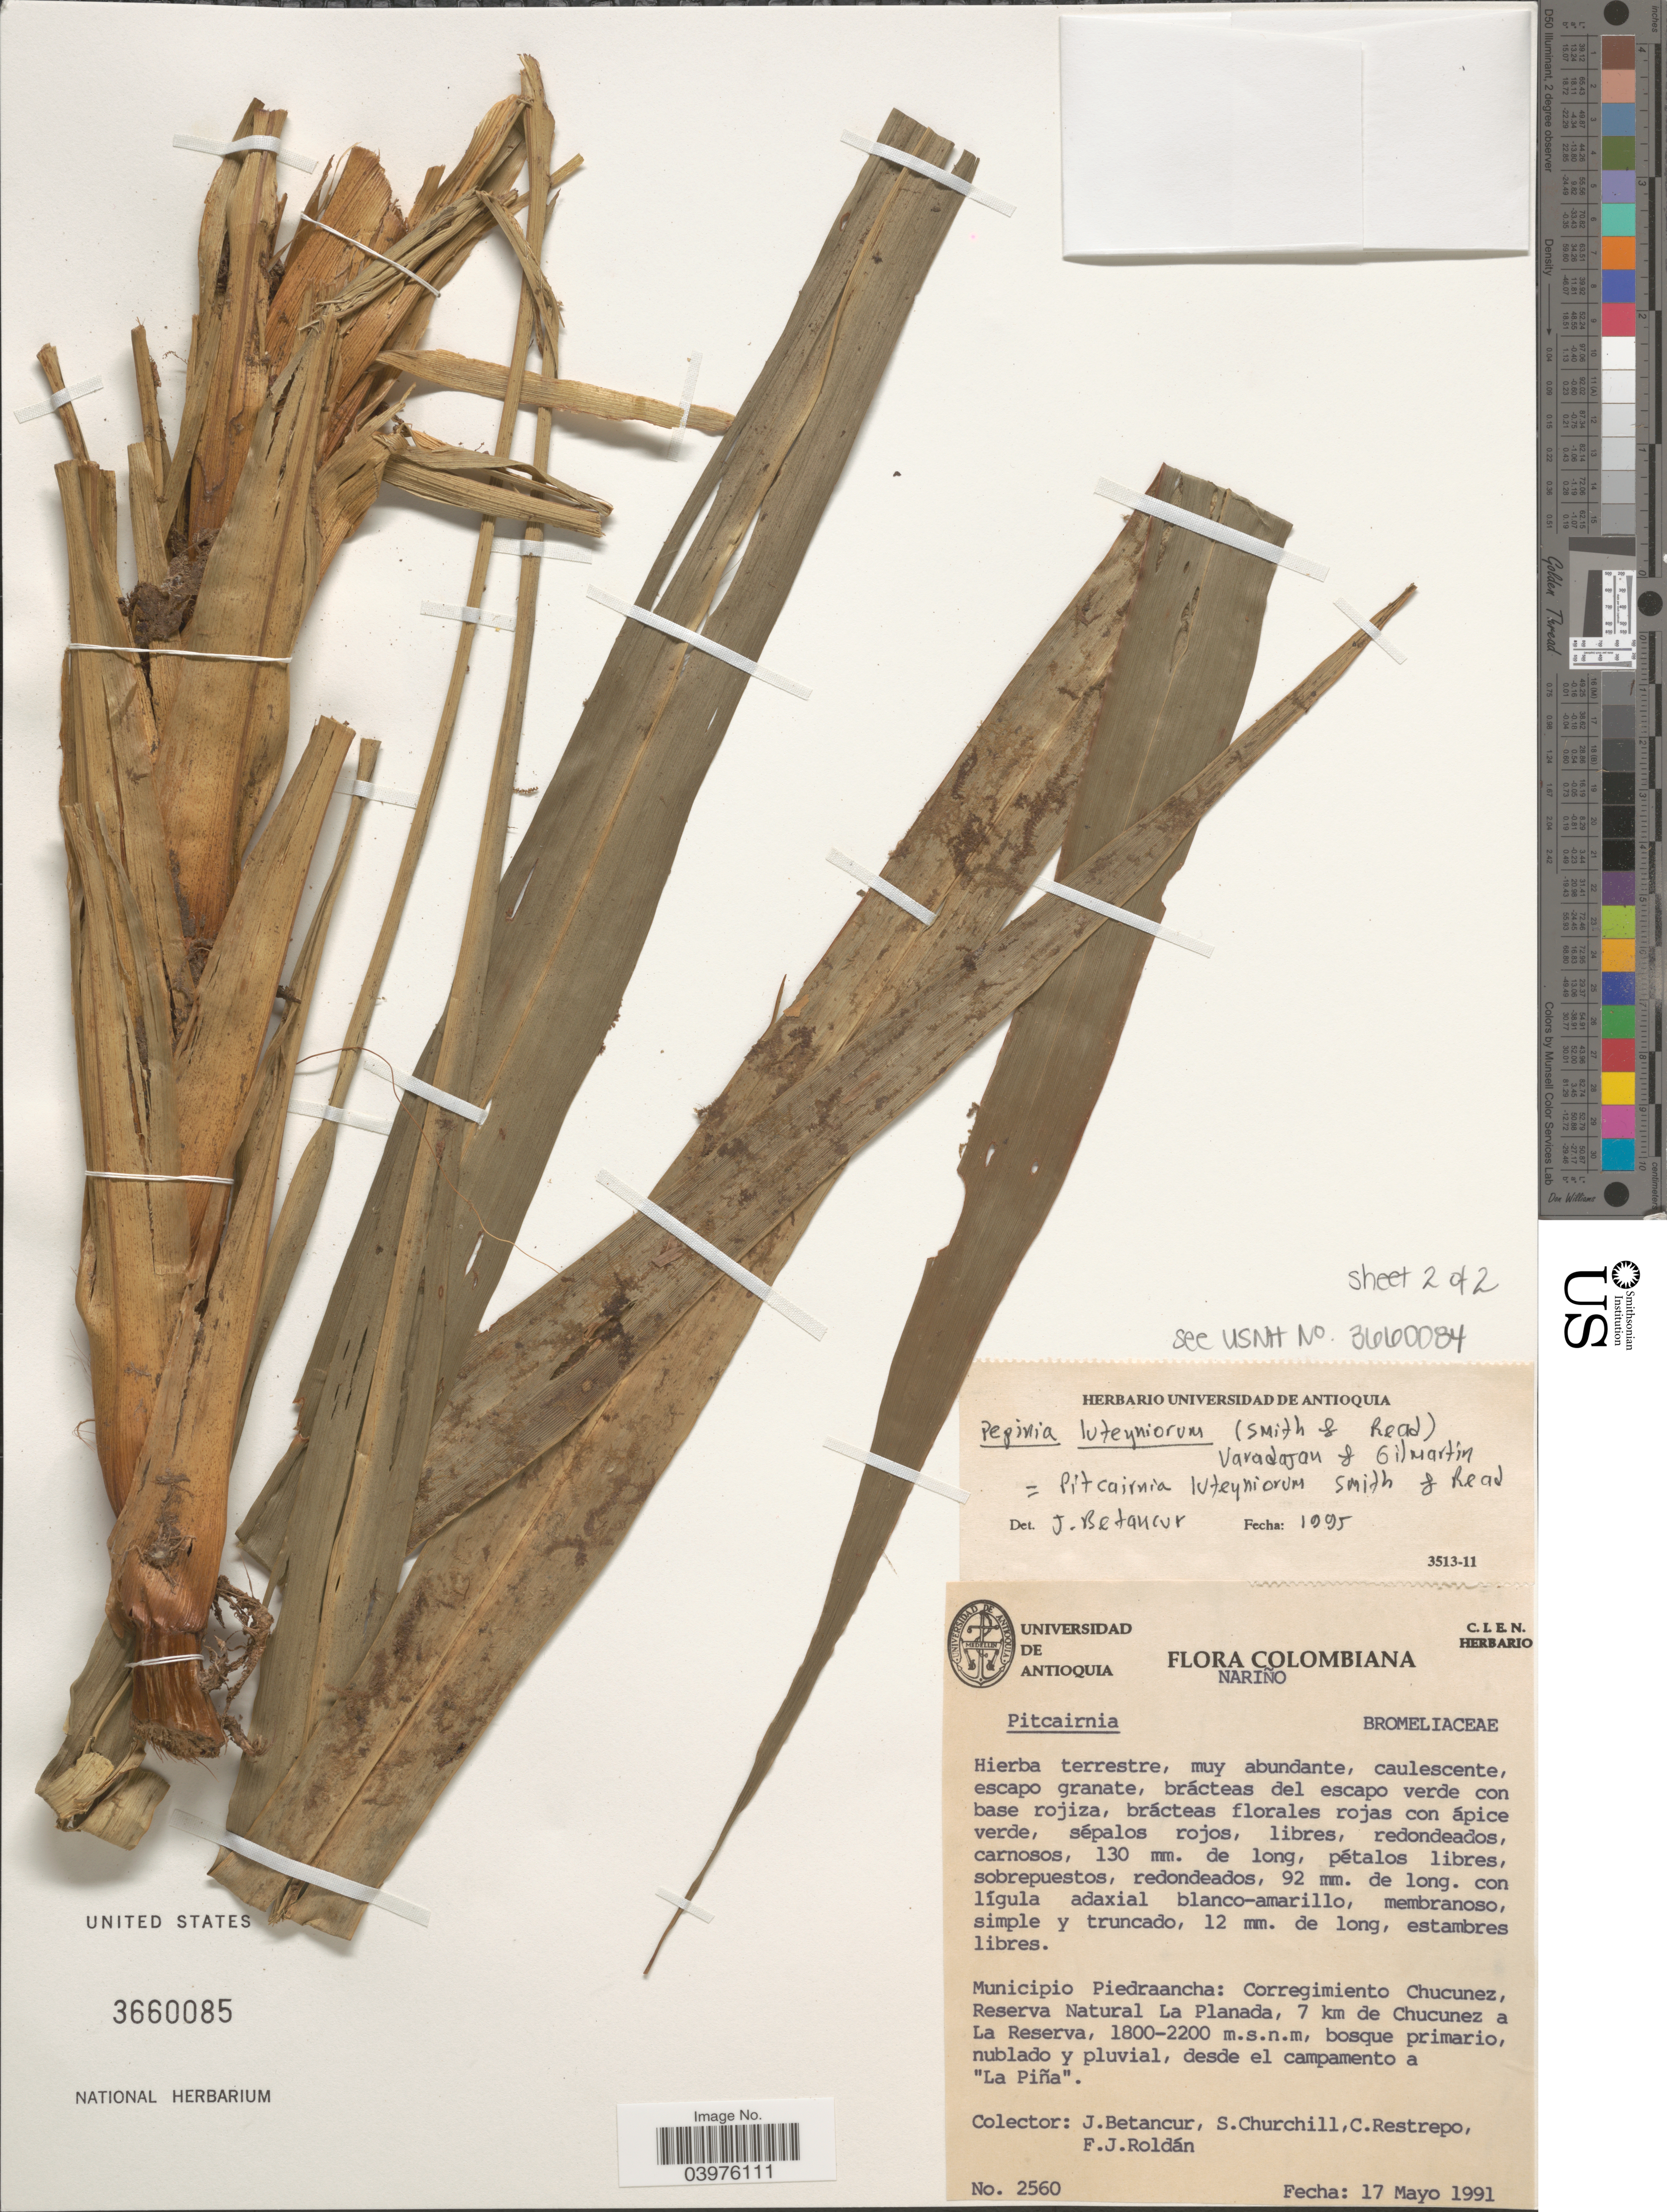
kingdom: Plantae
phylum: Tracheophyta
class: Liliopsida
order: Poales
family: Bromeliaceae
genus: Pitcairnia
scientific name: Pitcairnia luteyniorum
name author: L.B. Sm. & Read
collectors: J. Betancur, S. Churchill, C. Restrepo & F. J. Roldán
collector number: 2560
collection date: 1991-05-17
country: Colombia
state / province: Nariño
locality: Municipio Piedraancha: Corregimiento Chucunez, Reserva Natural La Planada, 7 km de Chucunez a La Reserva, desde el campamento a 'La Piña'.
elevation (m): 1800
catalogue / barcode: US 3660085